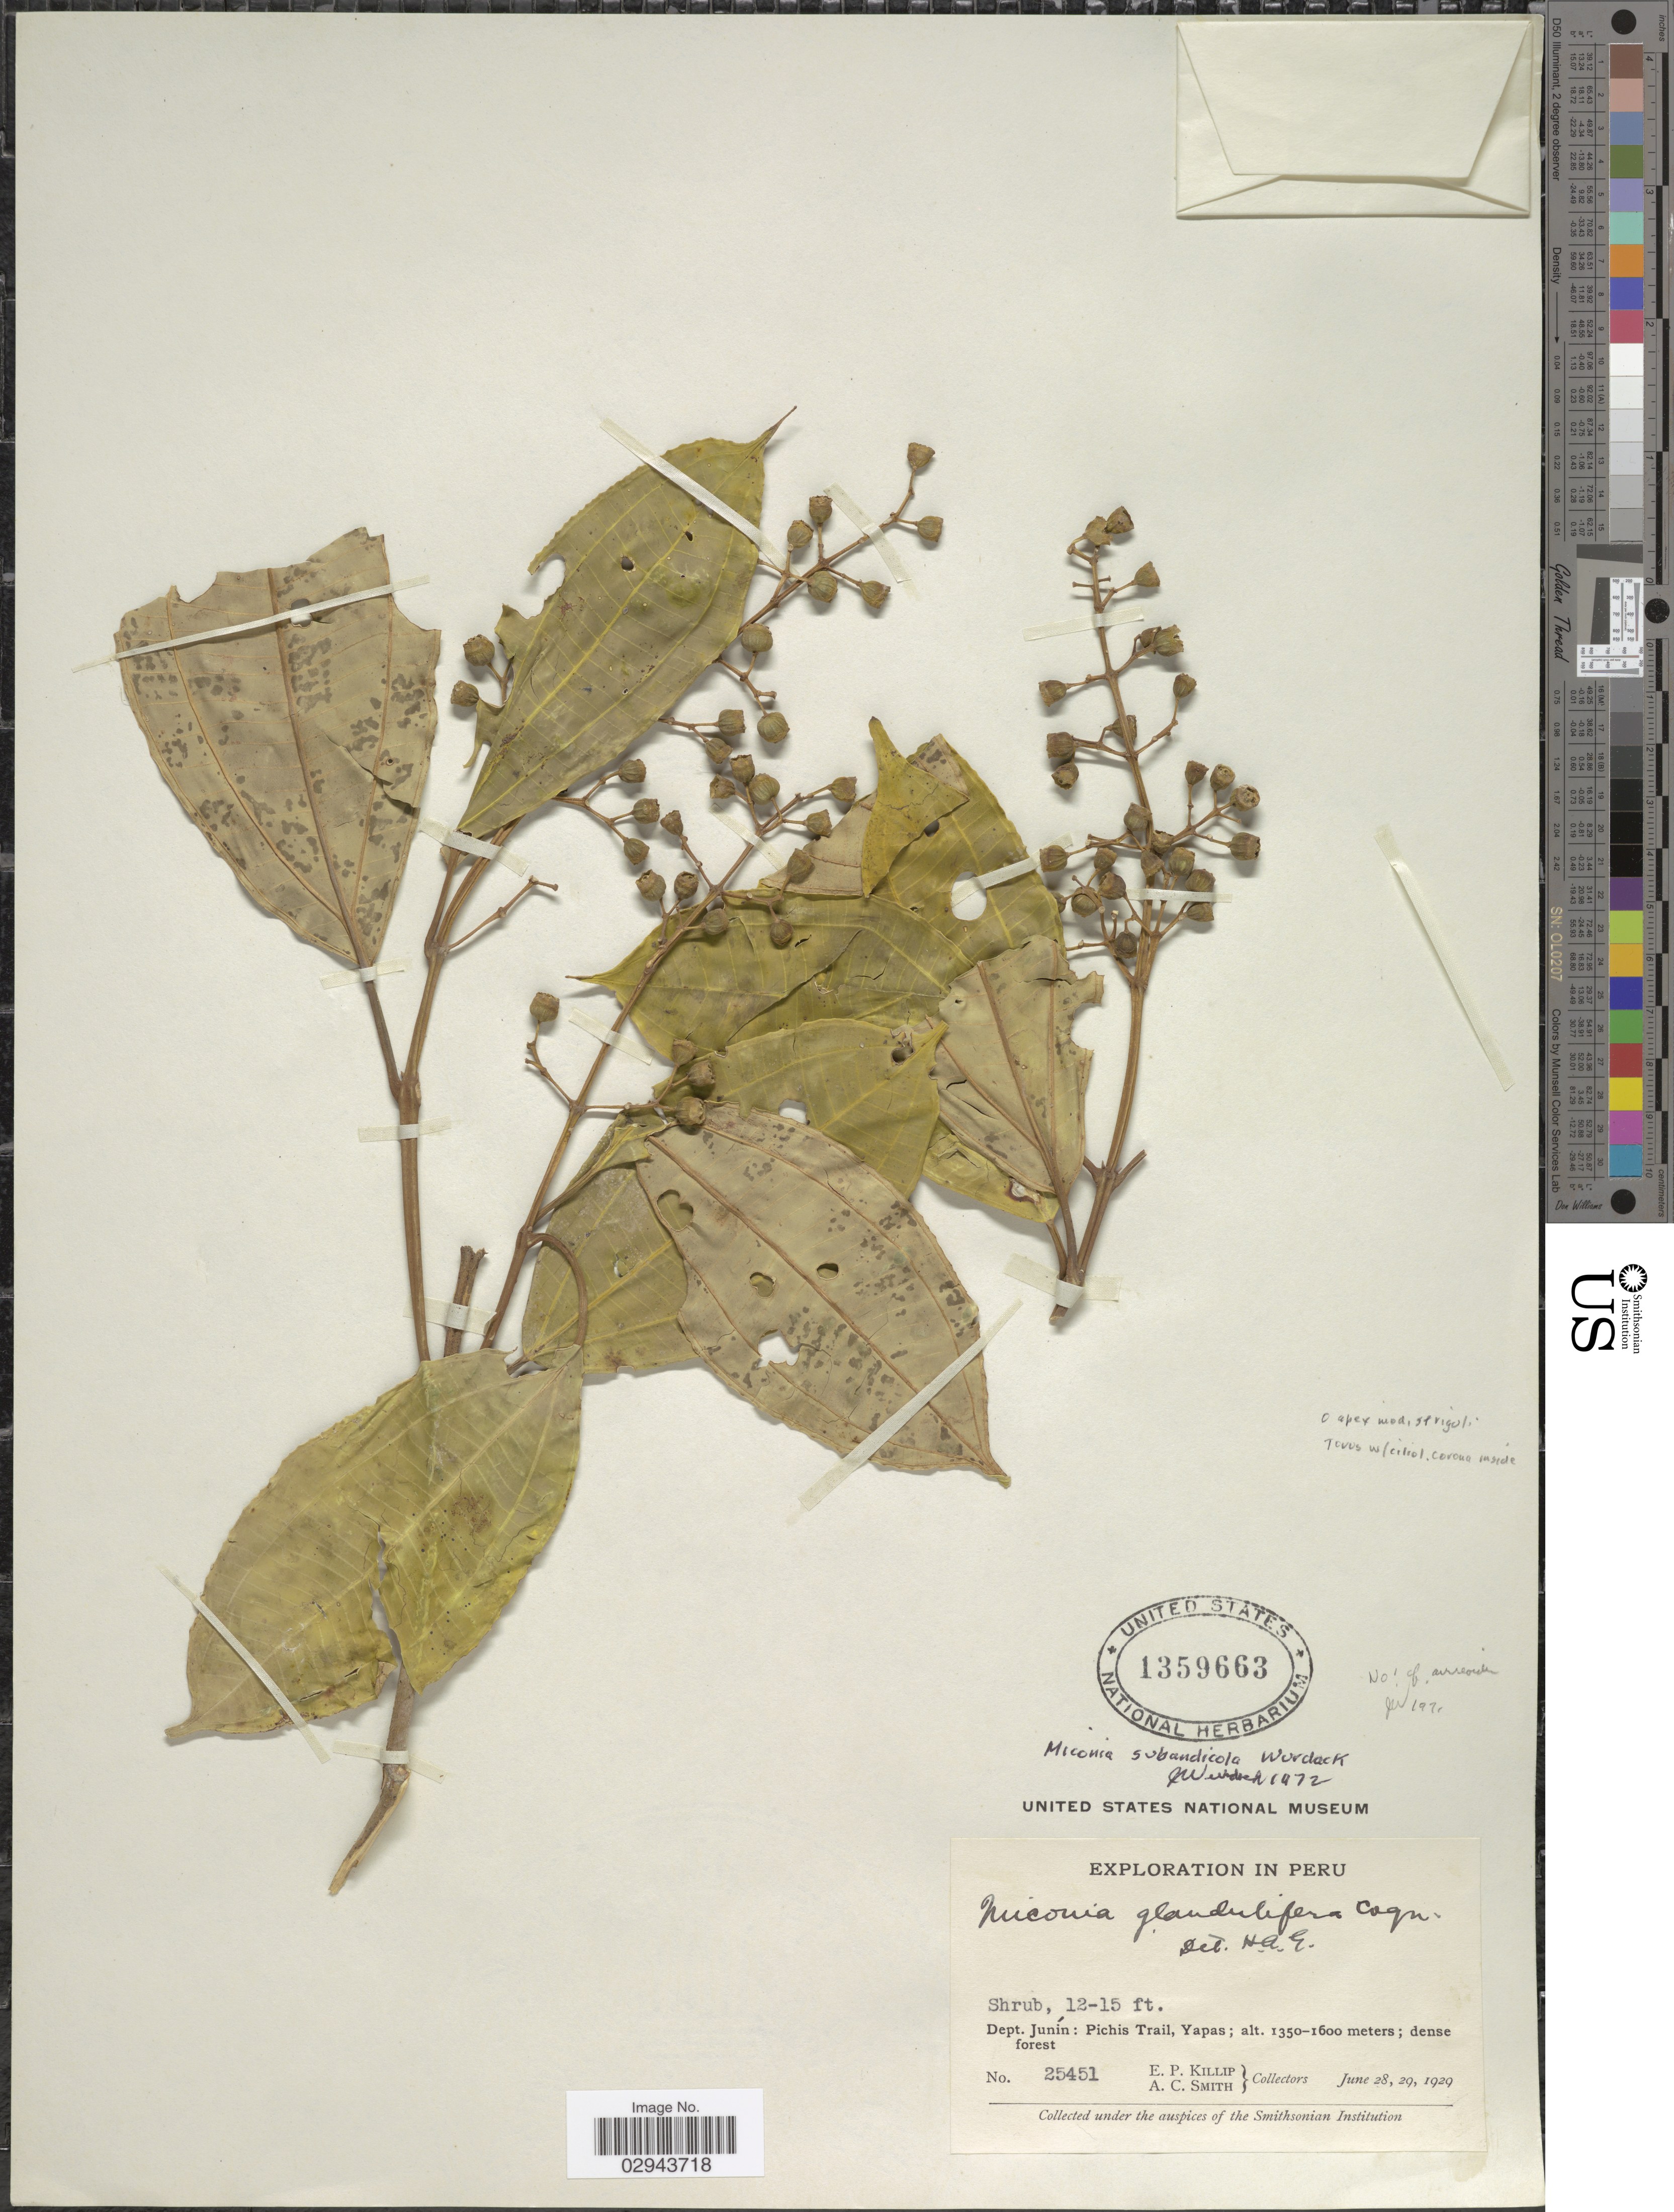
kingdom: Plantae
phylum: Tracheophyta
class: Magnoliopsida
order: Myrtales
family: Melastomataceae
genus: Miconia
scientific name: Miconia subandicola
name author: Wurdack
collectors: E. P. Killip & A. C. Smith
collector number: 25451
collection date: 1929-06-28/1929-06-29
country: Peru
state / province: Junín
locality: Dept. Junín: Pichis Trail, Yapas.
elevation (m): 1350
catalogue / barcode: US 1359663